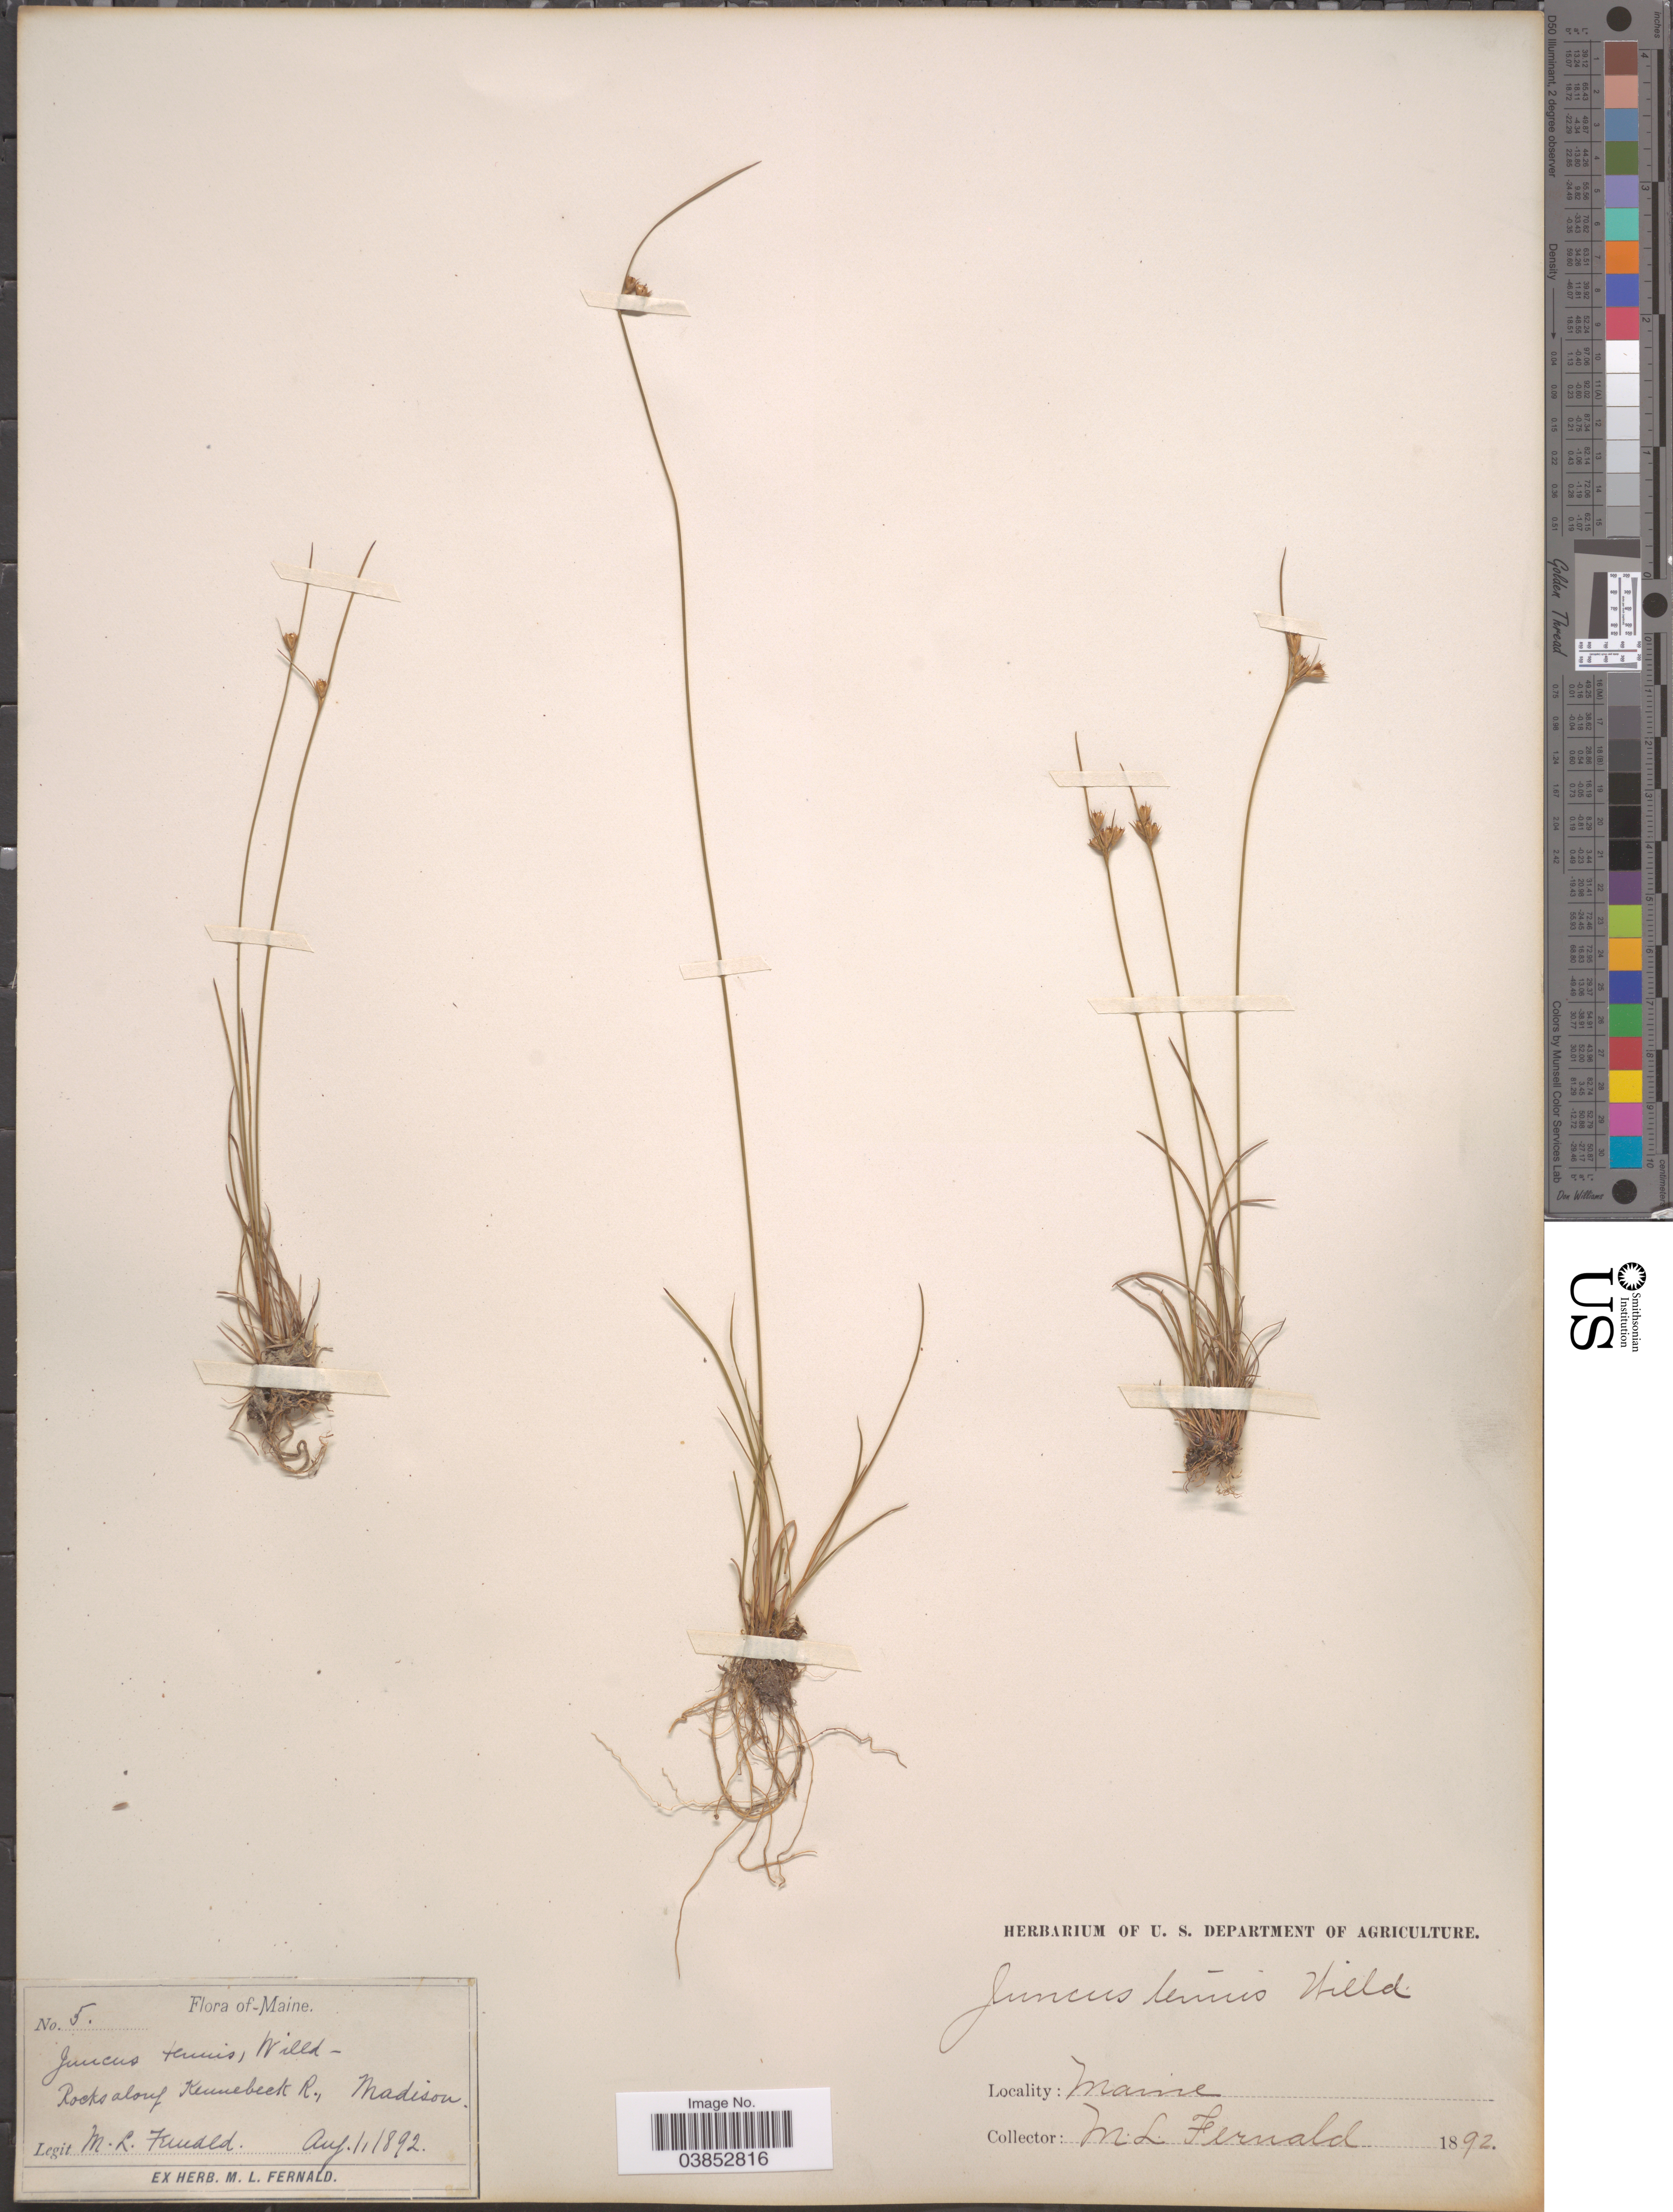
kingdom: Plantae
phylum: Tracheophyta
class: Liliopsida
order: Poales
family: Juncaceae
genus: Juncus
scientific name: Juncus dudleyi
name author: Wiegand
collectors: M. L. Fernald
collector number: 5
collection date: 1892-08-11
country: United States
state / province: Maine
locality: Rocks along Kennebeek R., Madison.